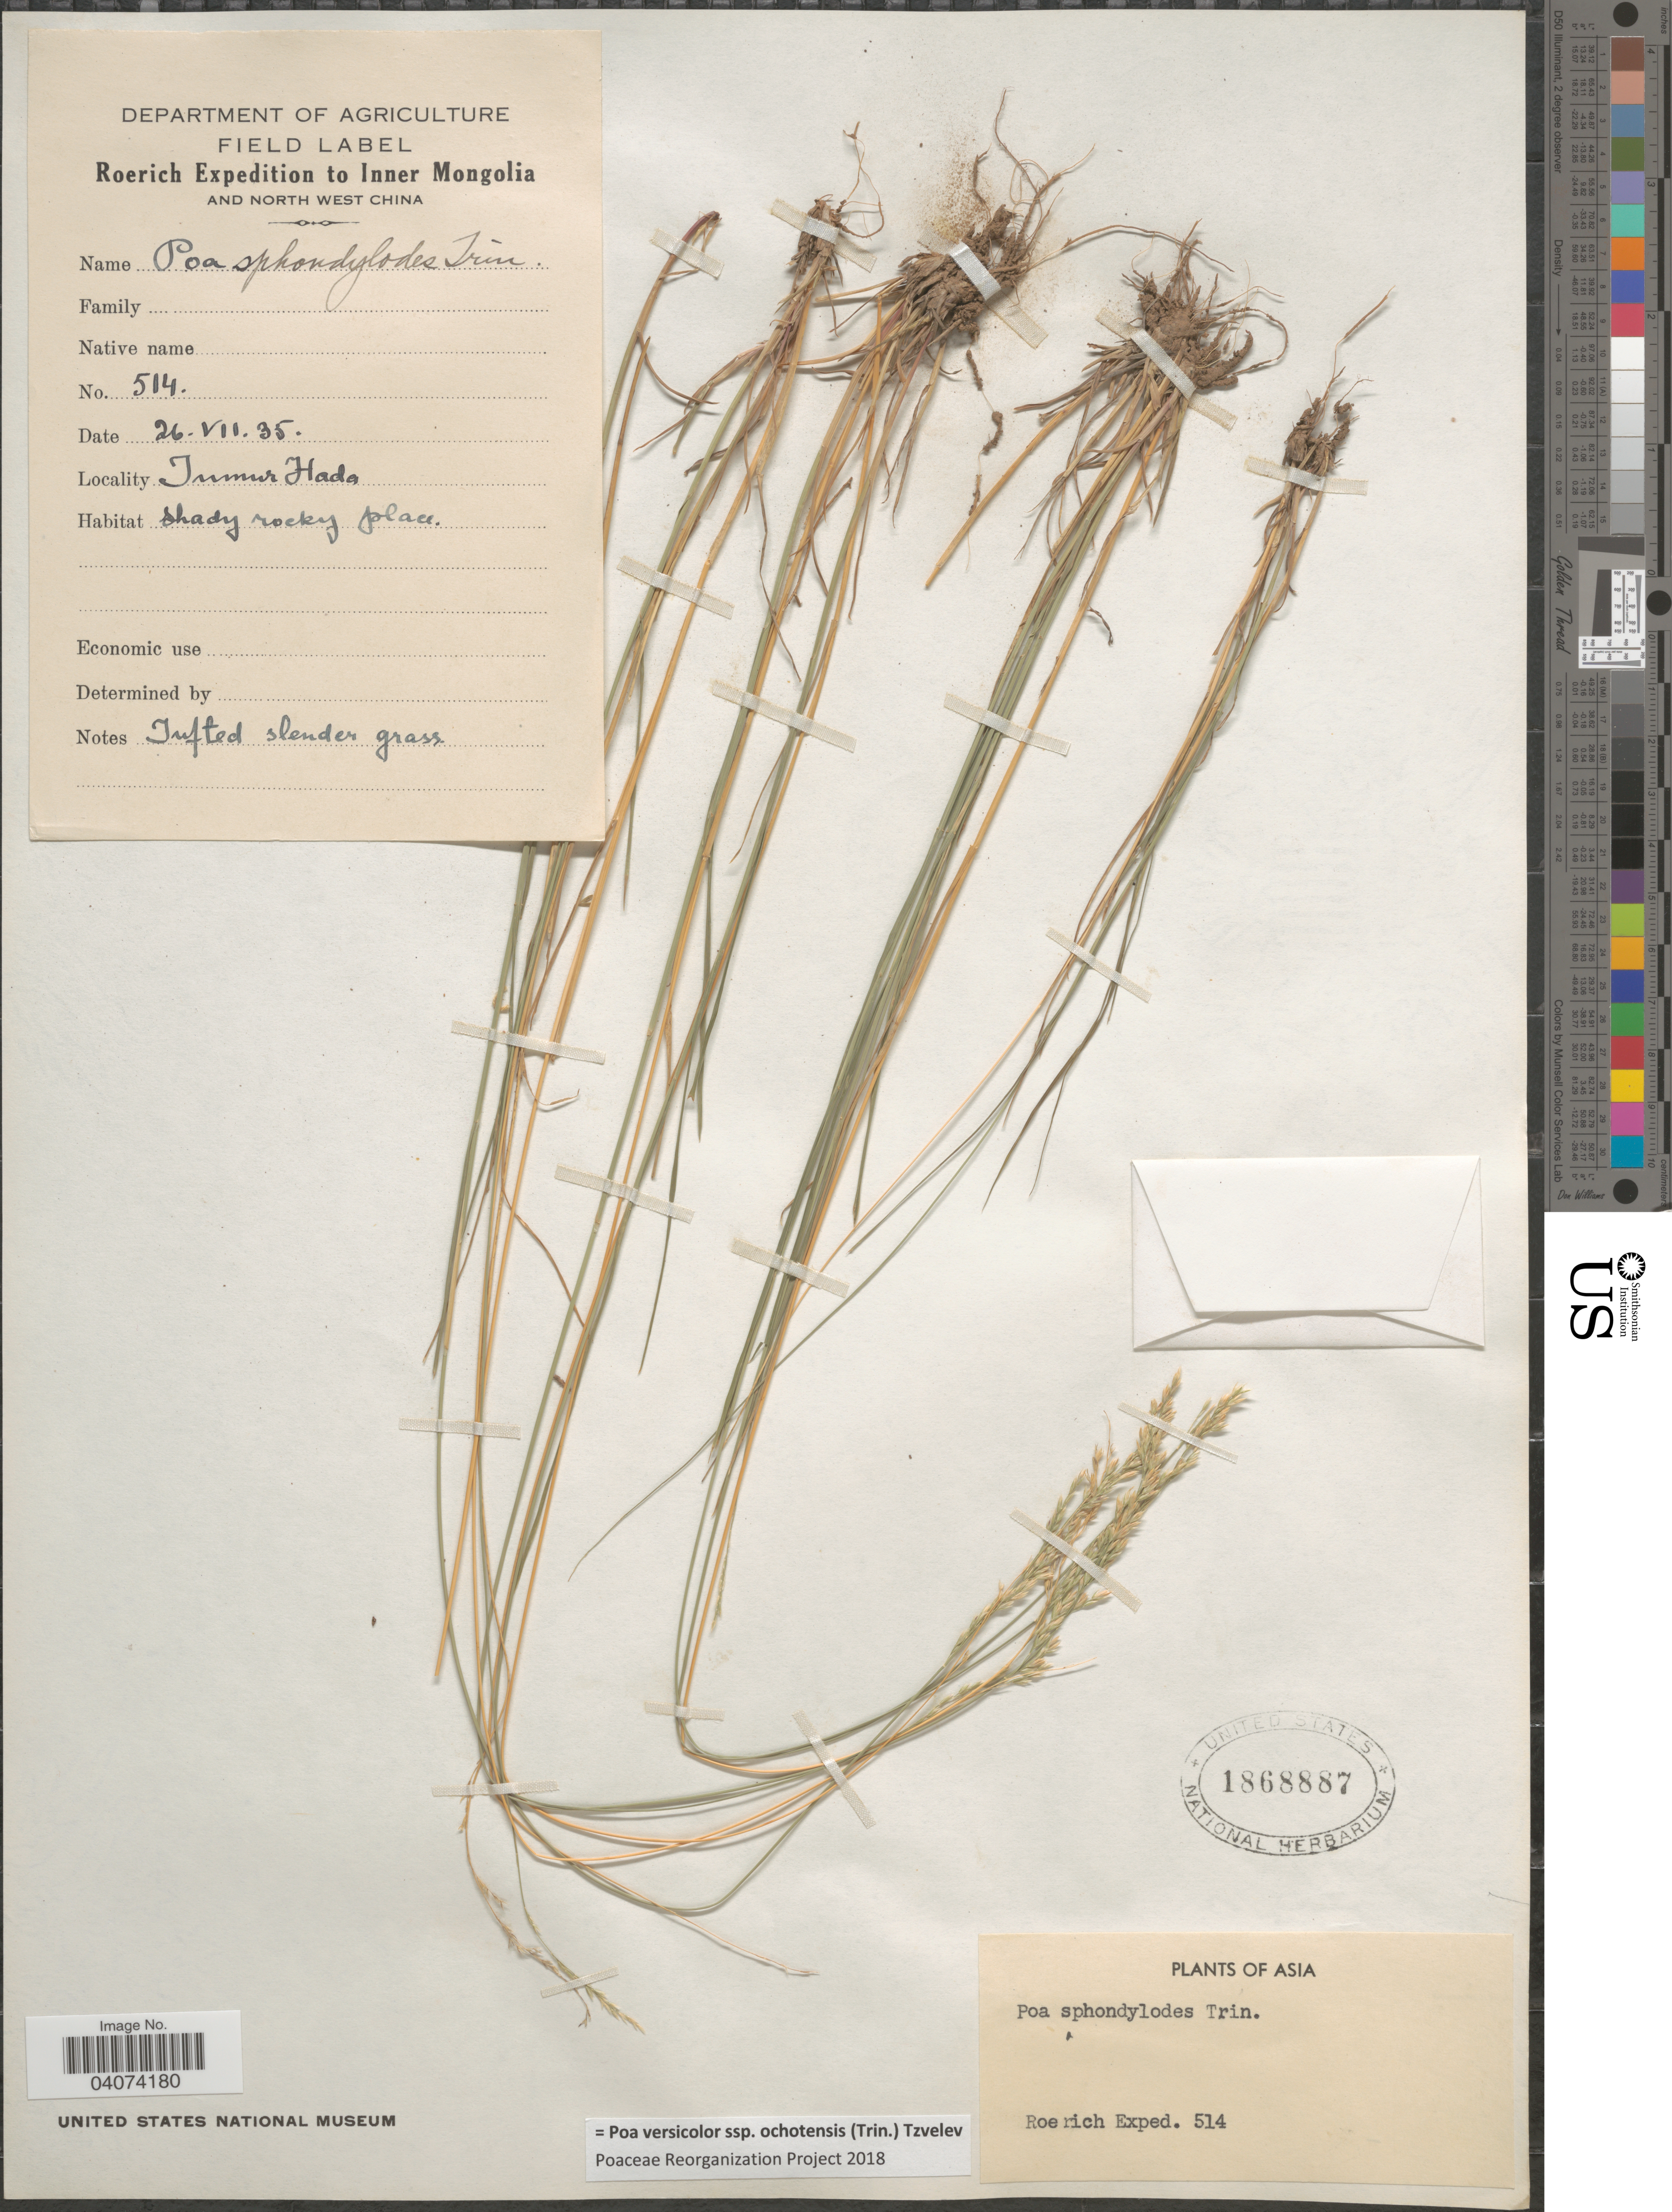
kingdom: Plantae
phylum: Tracheophyta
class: Liliopsida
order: Poales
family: Poaceae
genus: Poa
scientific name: Poa versicolor subsp. ochotensis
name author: (Trin.) Tzvelev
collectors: Roerich Expedition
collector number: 514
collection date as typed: Transcribed d/m/y: 26/7/35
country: China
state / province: Nei Monggol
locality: Inner Mongolia and North West China. Jumur Hada.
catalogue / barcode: US 1868887